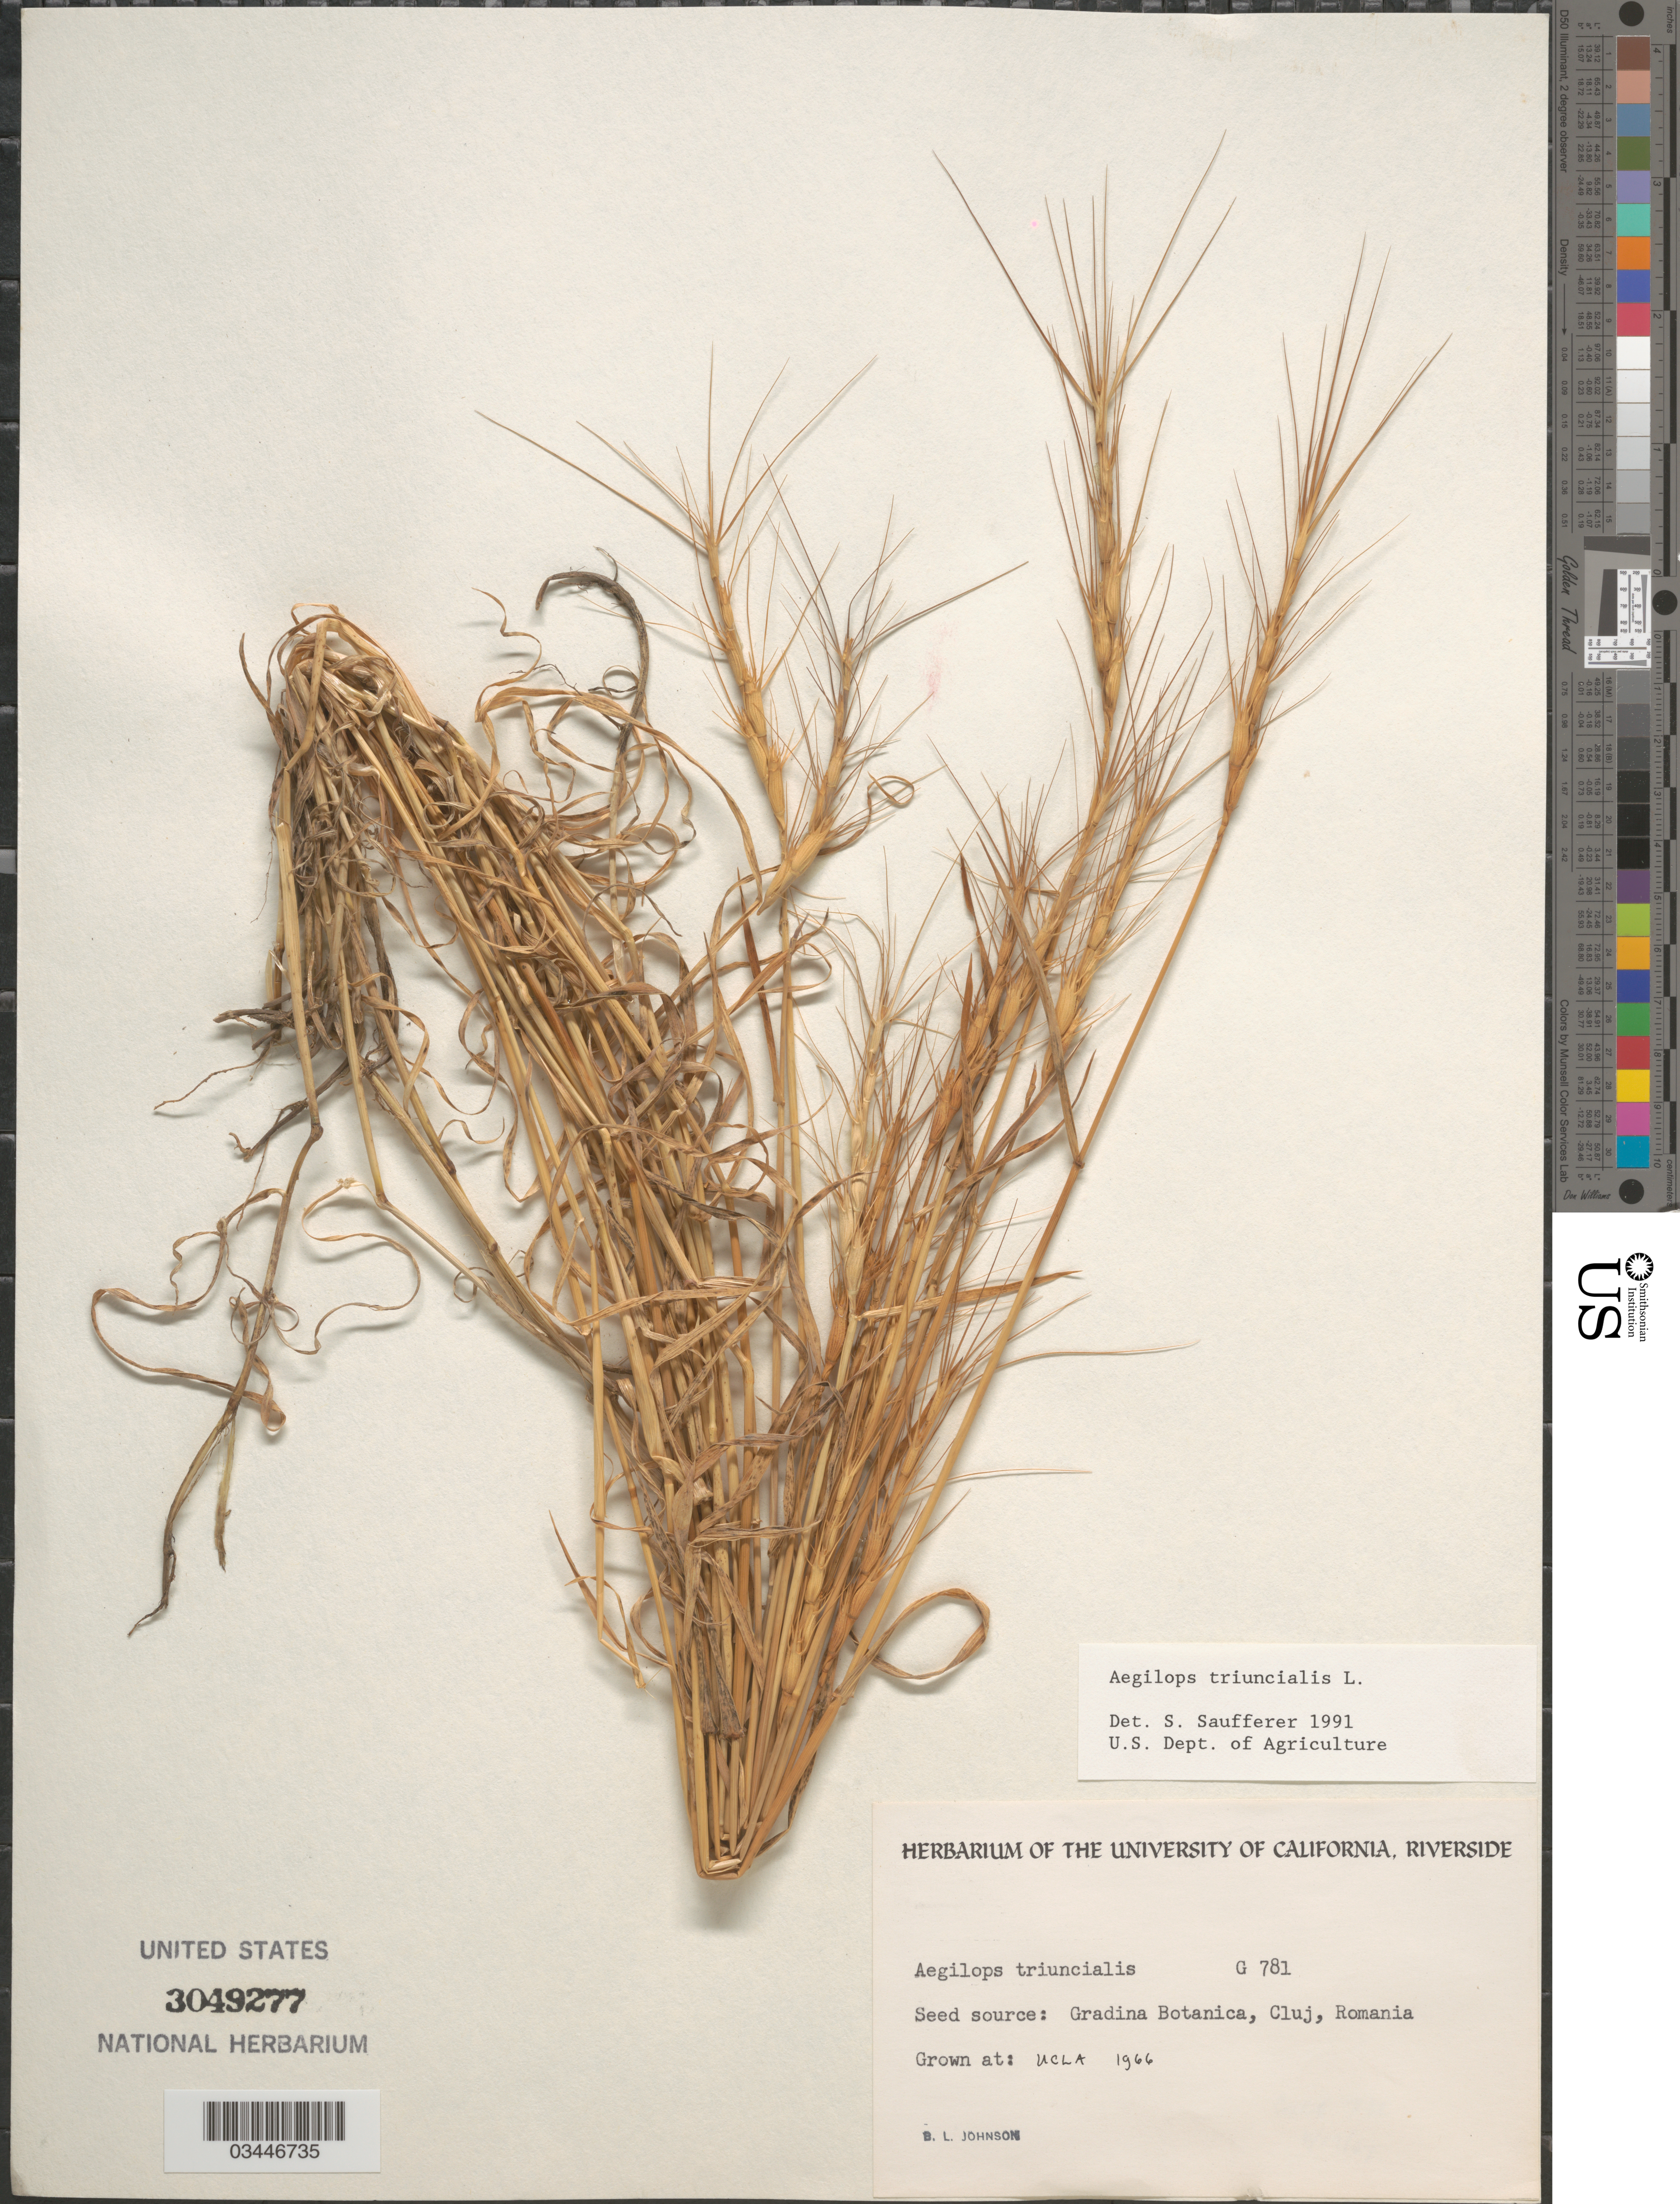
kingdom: Plantae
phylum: Tracheophyta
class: Liliopsida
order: Poales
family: Poaceae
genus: Aegilops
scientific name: Aegilops triuncialis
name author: L.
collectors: B. Johnson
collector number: G781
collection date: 1966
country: United States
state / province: California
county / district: Los Angeles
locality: UCLA.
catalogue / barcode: US 3049277